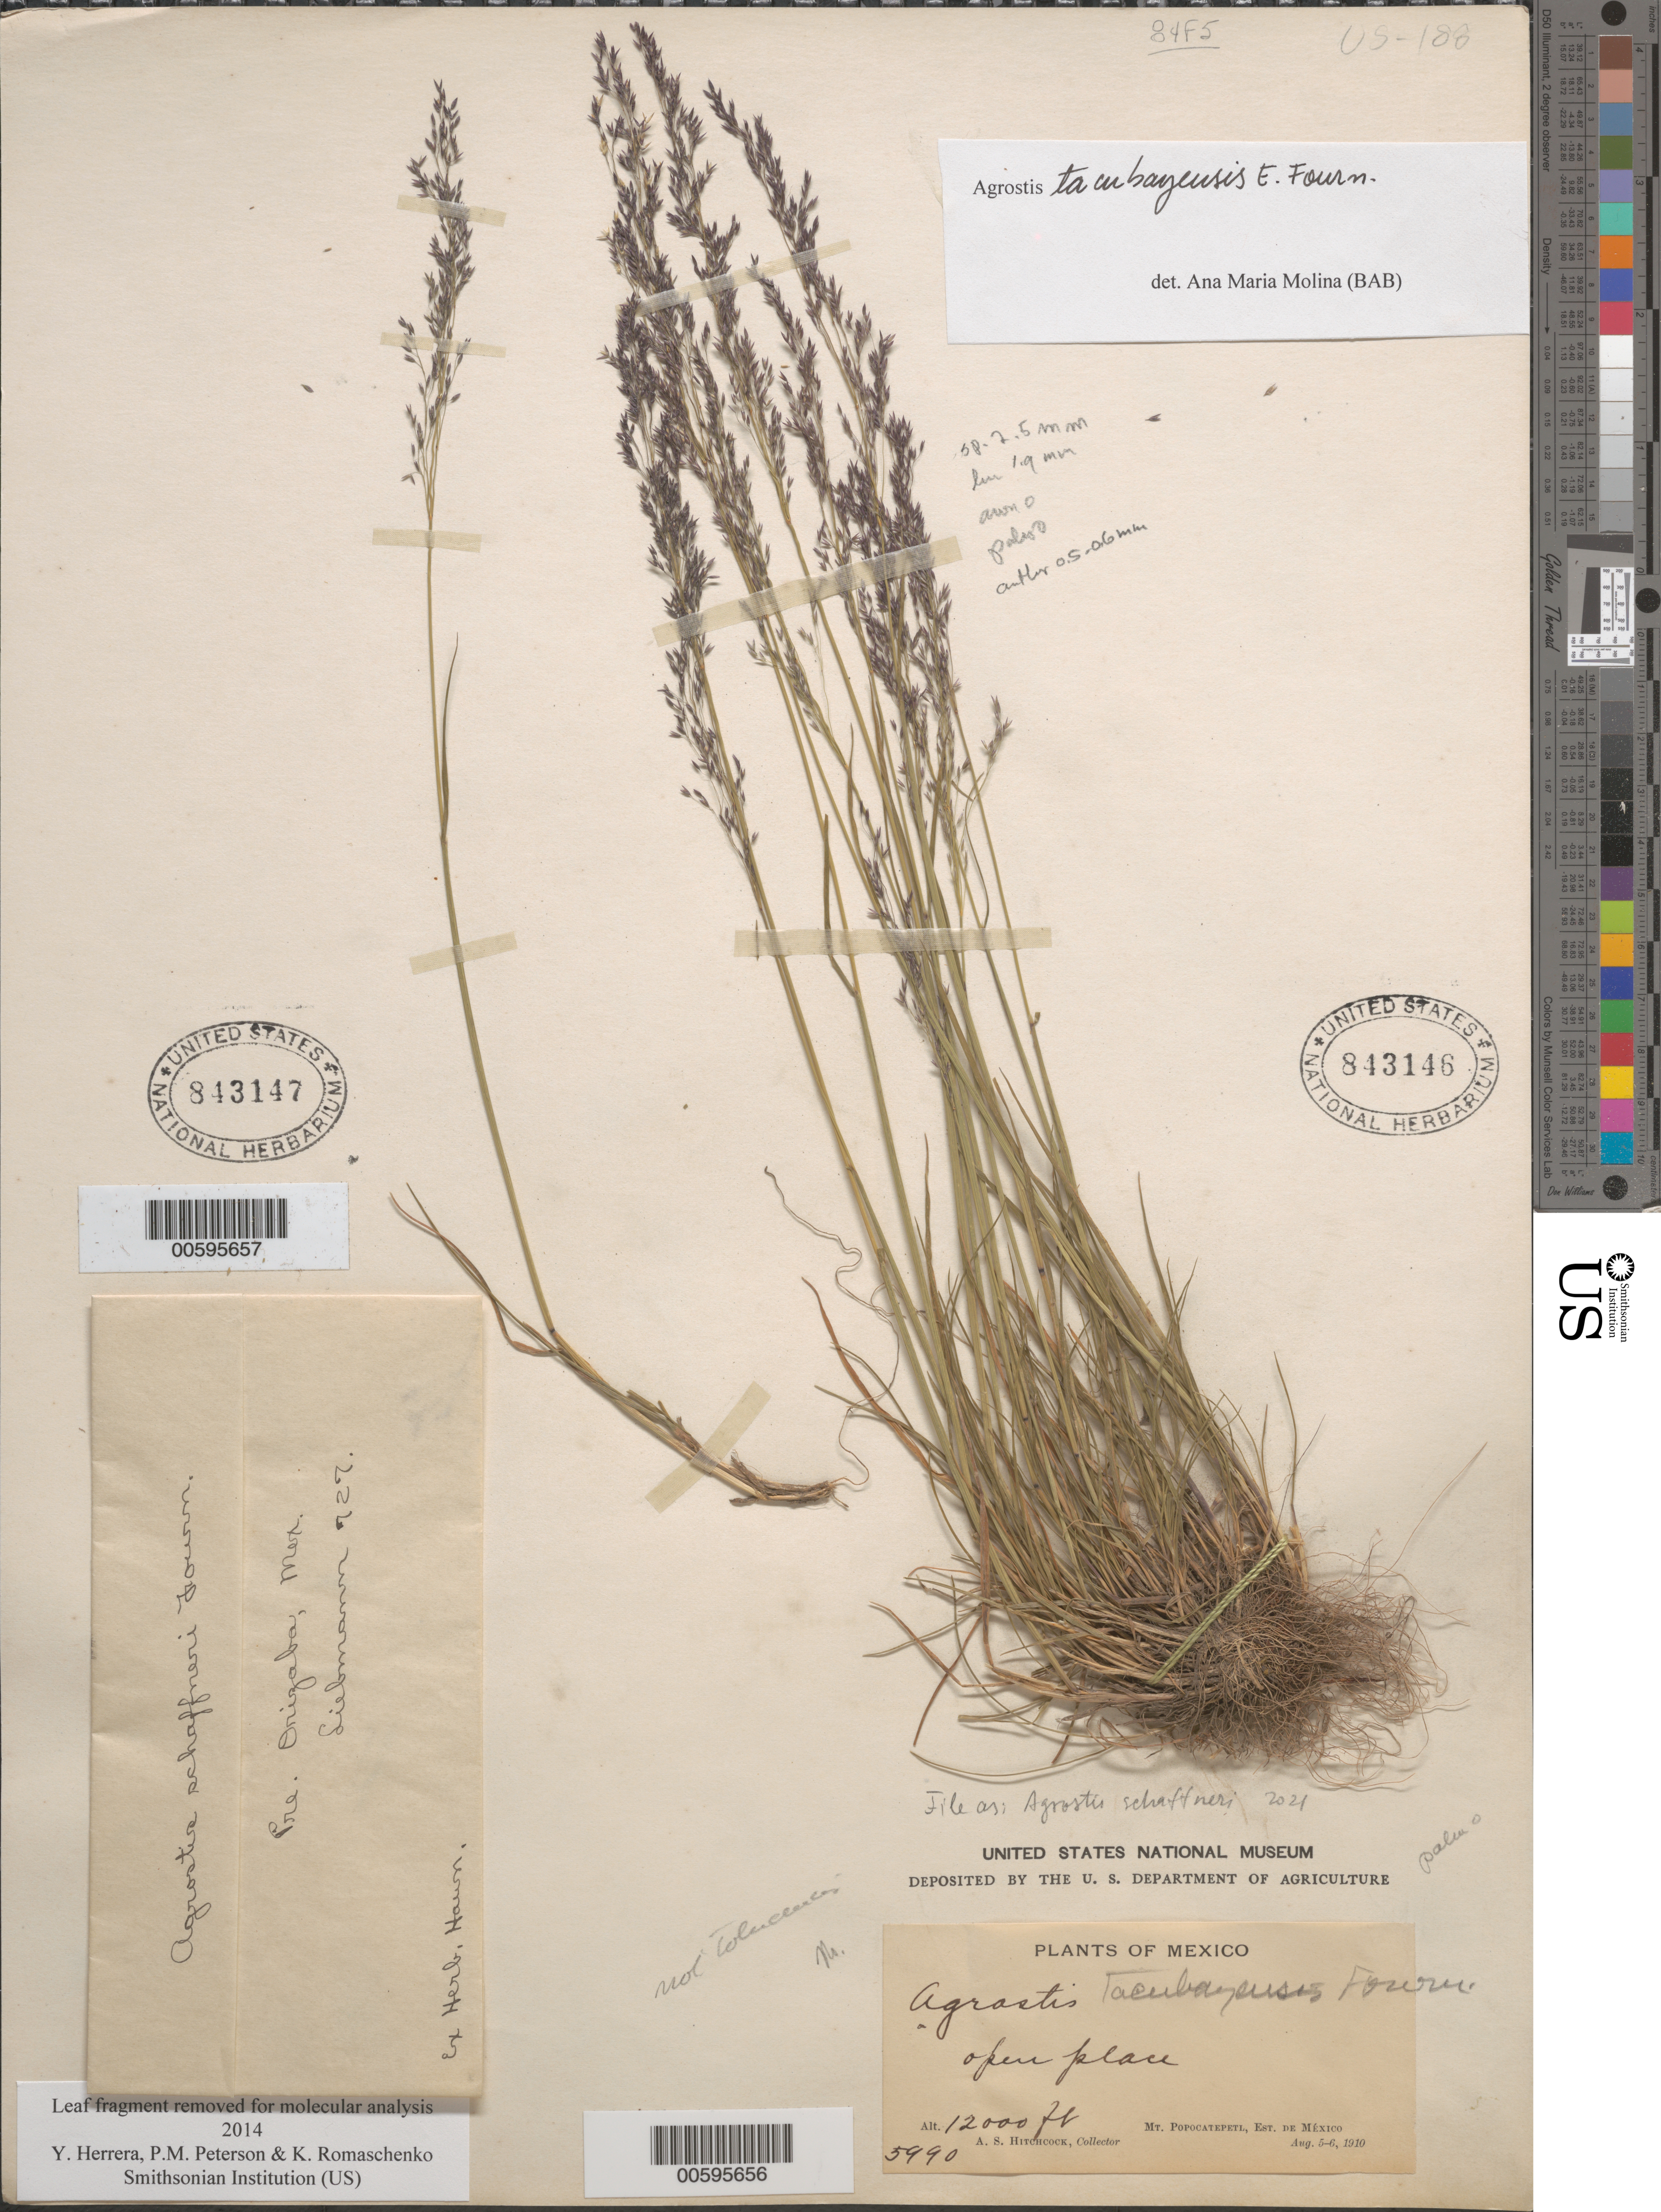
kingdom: Plantae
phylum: Tracheophyta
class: Liliopsida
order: Poales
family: Poaceae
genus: Agrostis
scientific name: Agrostis thyrsigera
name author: Mez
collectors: F. M. Liebmann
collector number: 727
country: Mexico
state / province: Veracruz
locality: Pre. Orizaba.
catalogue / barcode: US 843147